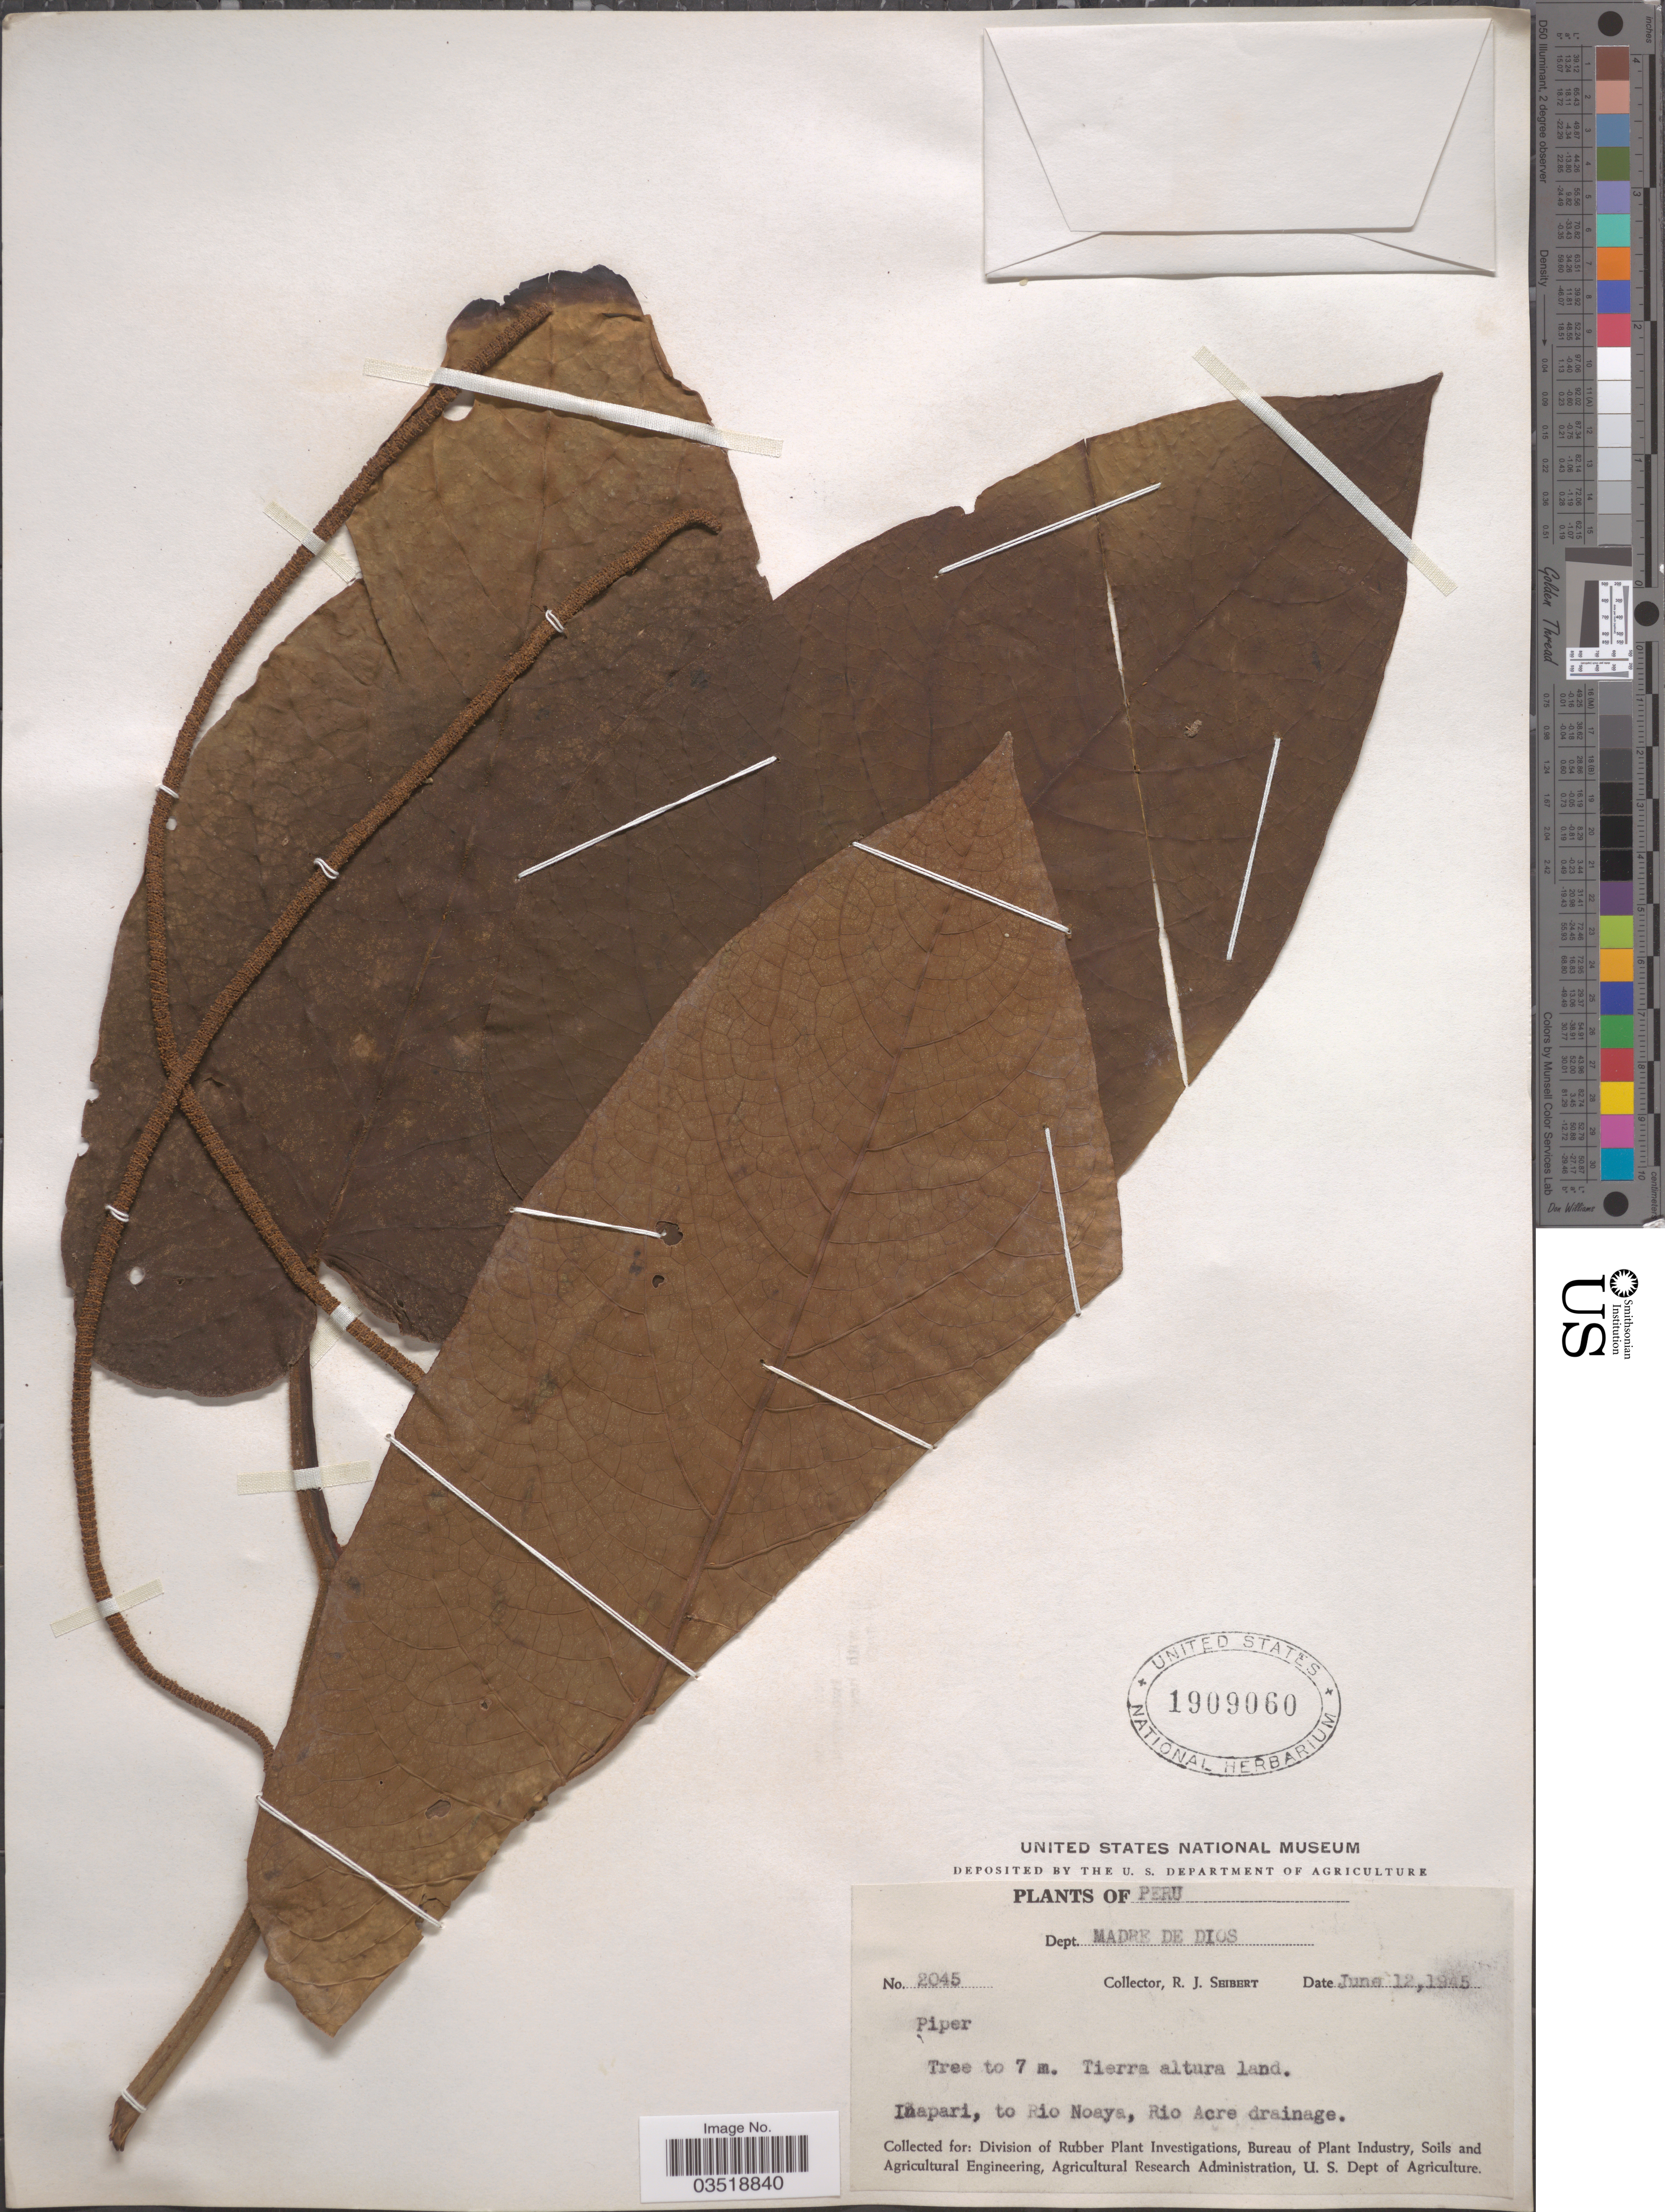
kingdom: Plantae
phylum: Tracheophyta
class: Magnoliopsida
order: Piperales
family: Piperaceae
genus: Piper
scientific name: Piper sp.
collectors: R. J. Seibert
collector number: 2045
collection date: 1945-06-12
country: Peru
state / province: Madre de Dios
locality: Dept. Madre de Dios. Iñapari to Noaya, Rio Acre drainage.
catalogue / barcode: US 1909060